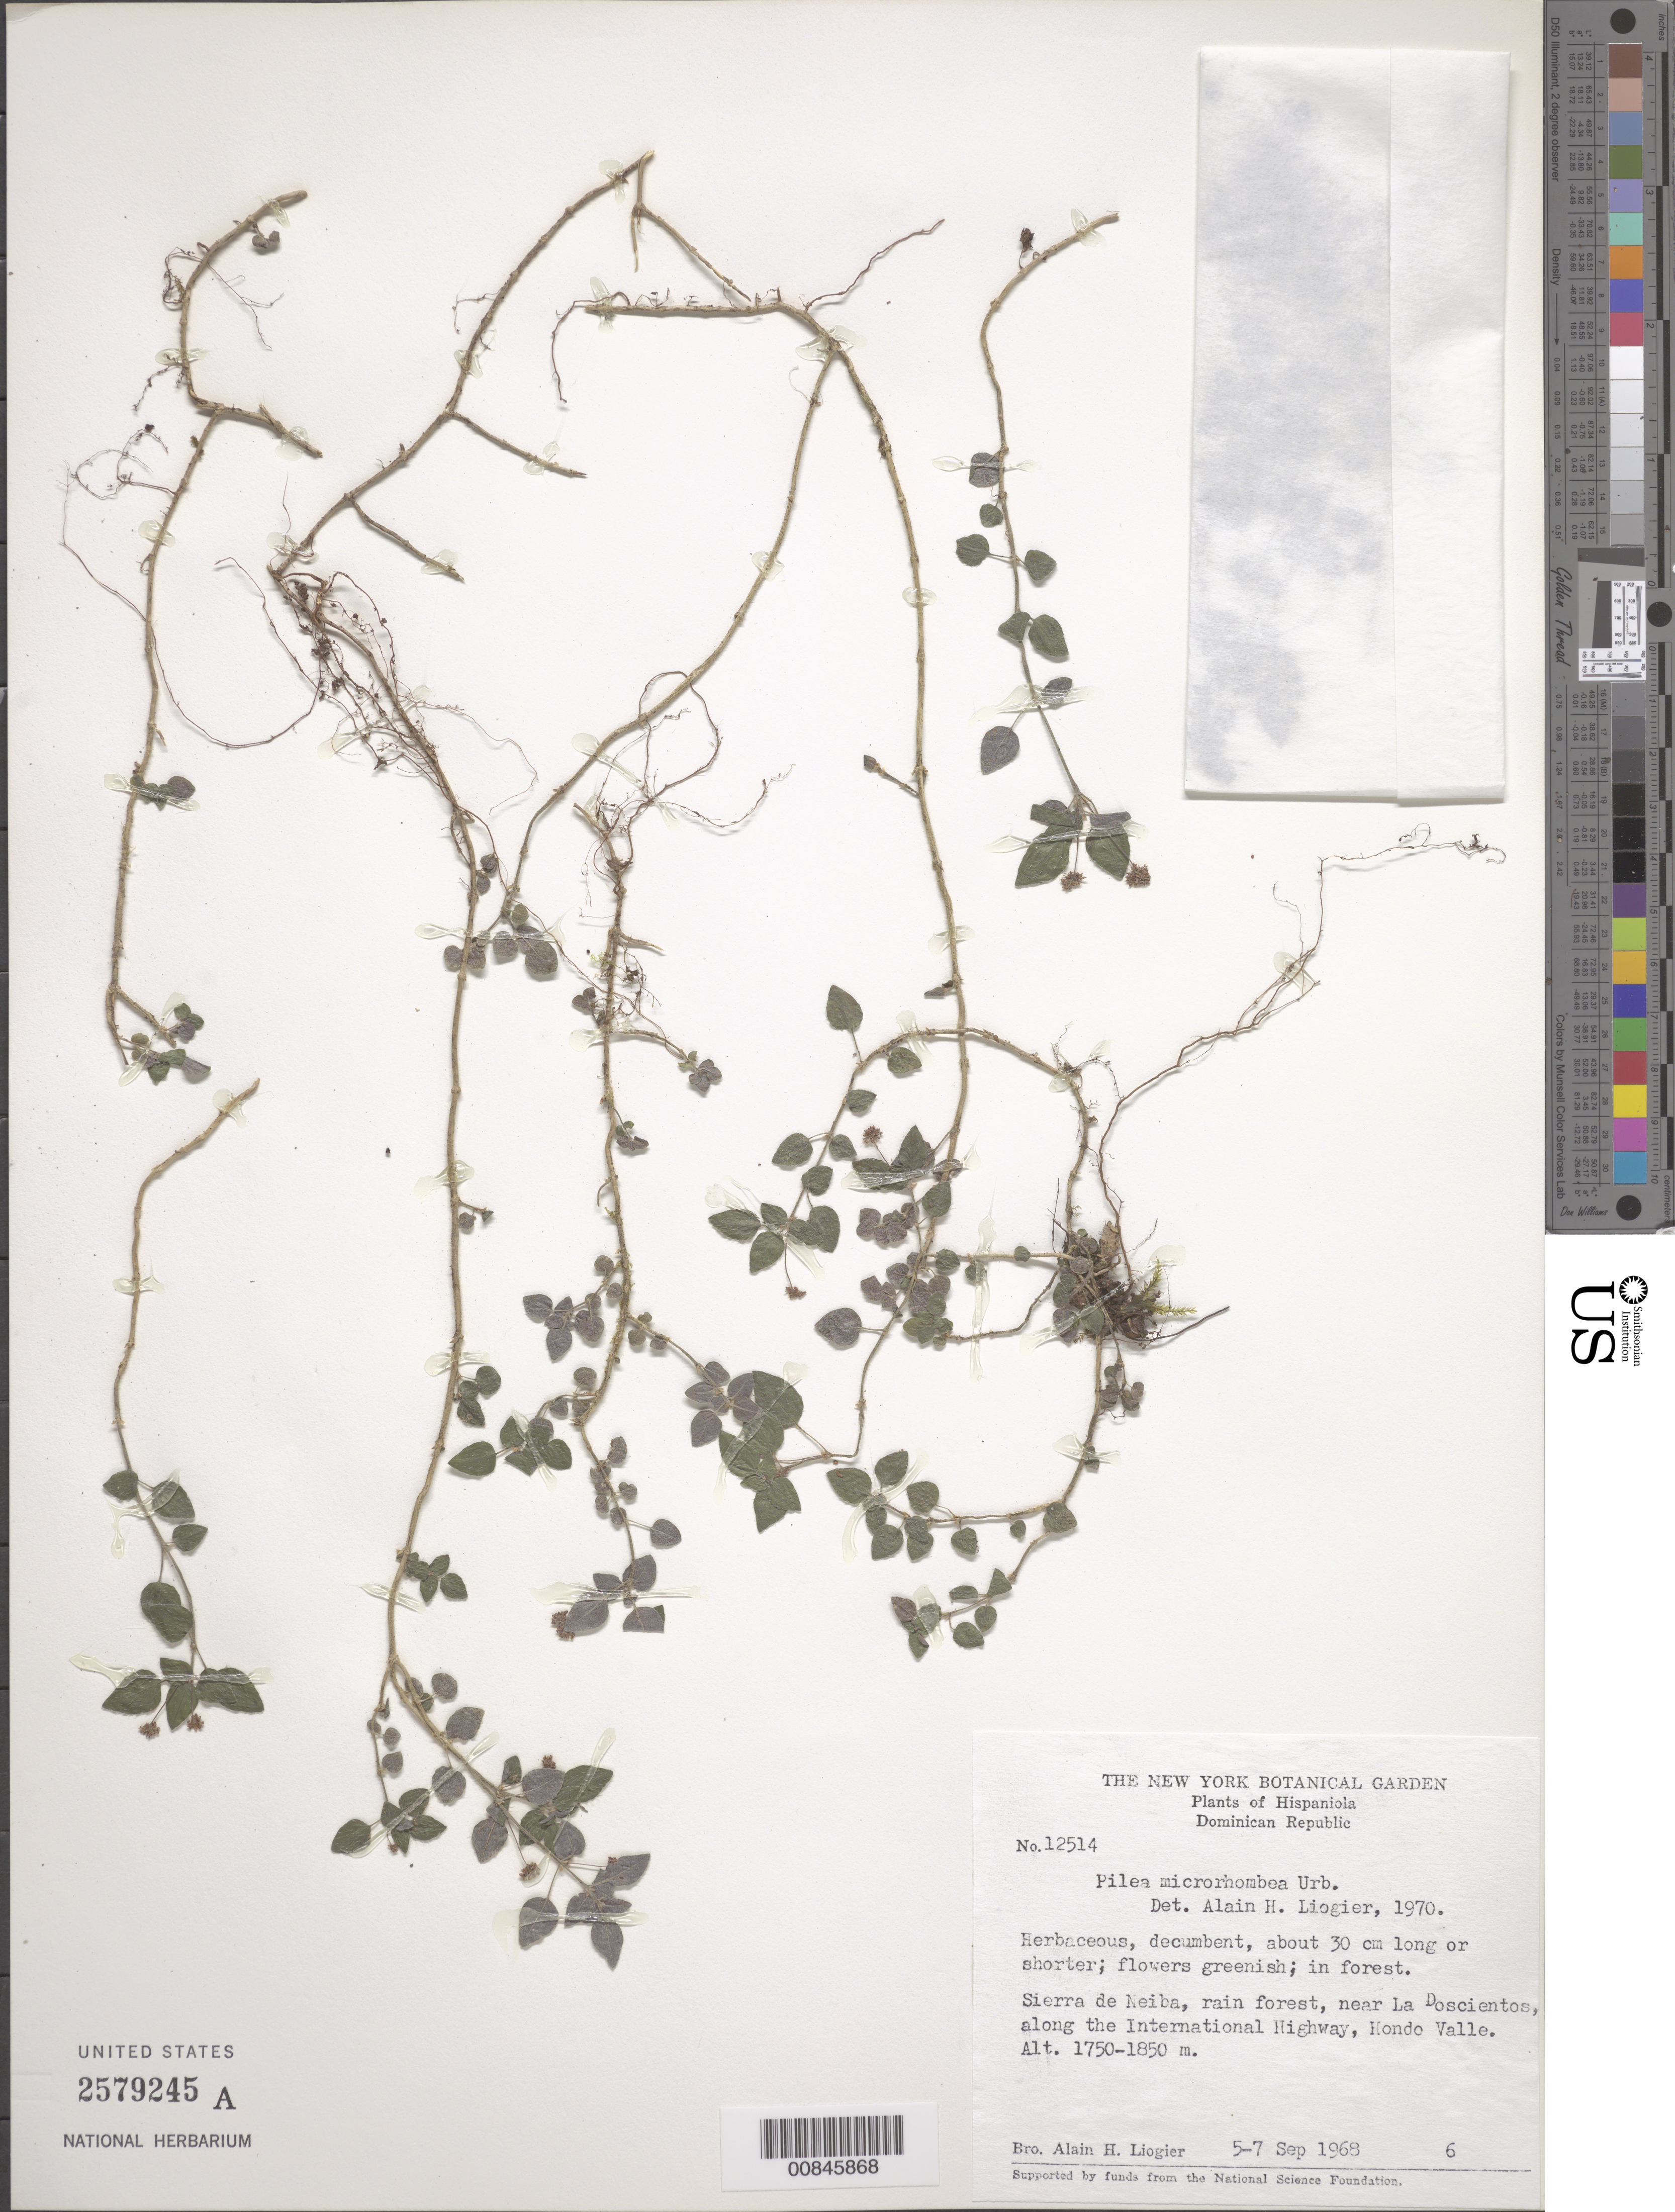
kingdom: Plantae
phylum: Tracheophyta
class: Magnoliopsida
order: Rosales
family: Urticaceae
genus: Pilea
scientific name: Pilea microrhombea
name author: Urb.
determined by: Liogier, Alain H.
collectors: A. H. Liogier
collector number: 12514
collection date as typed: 05 Sep 1968 to 07 Sep 1968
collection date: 1968-09-05/1968-09-07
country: Dominican Republic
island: Hispaniola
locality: Sierra de Neiba, rain forest, near La Doscientos, along the International Highway, Hondo Valle.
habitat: In forest.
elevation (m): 1750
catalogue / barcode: US 2579245A